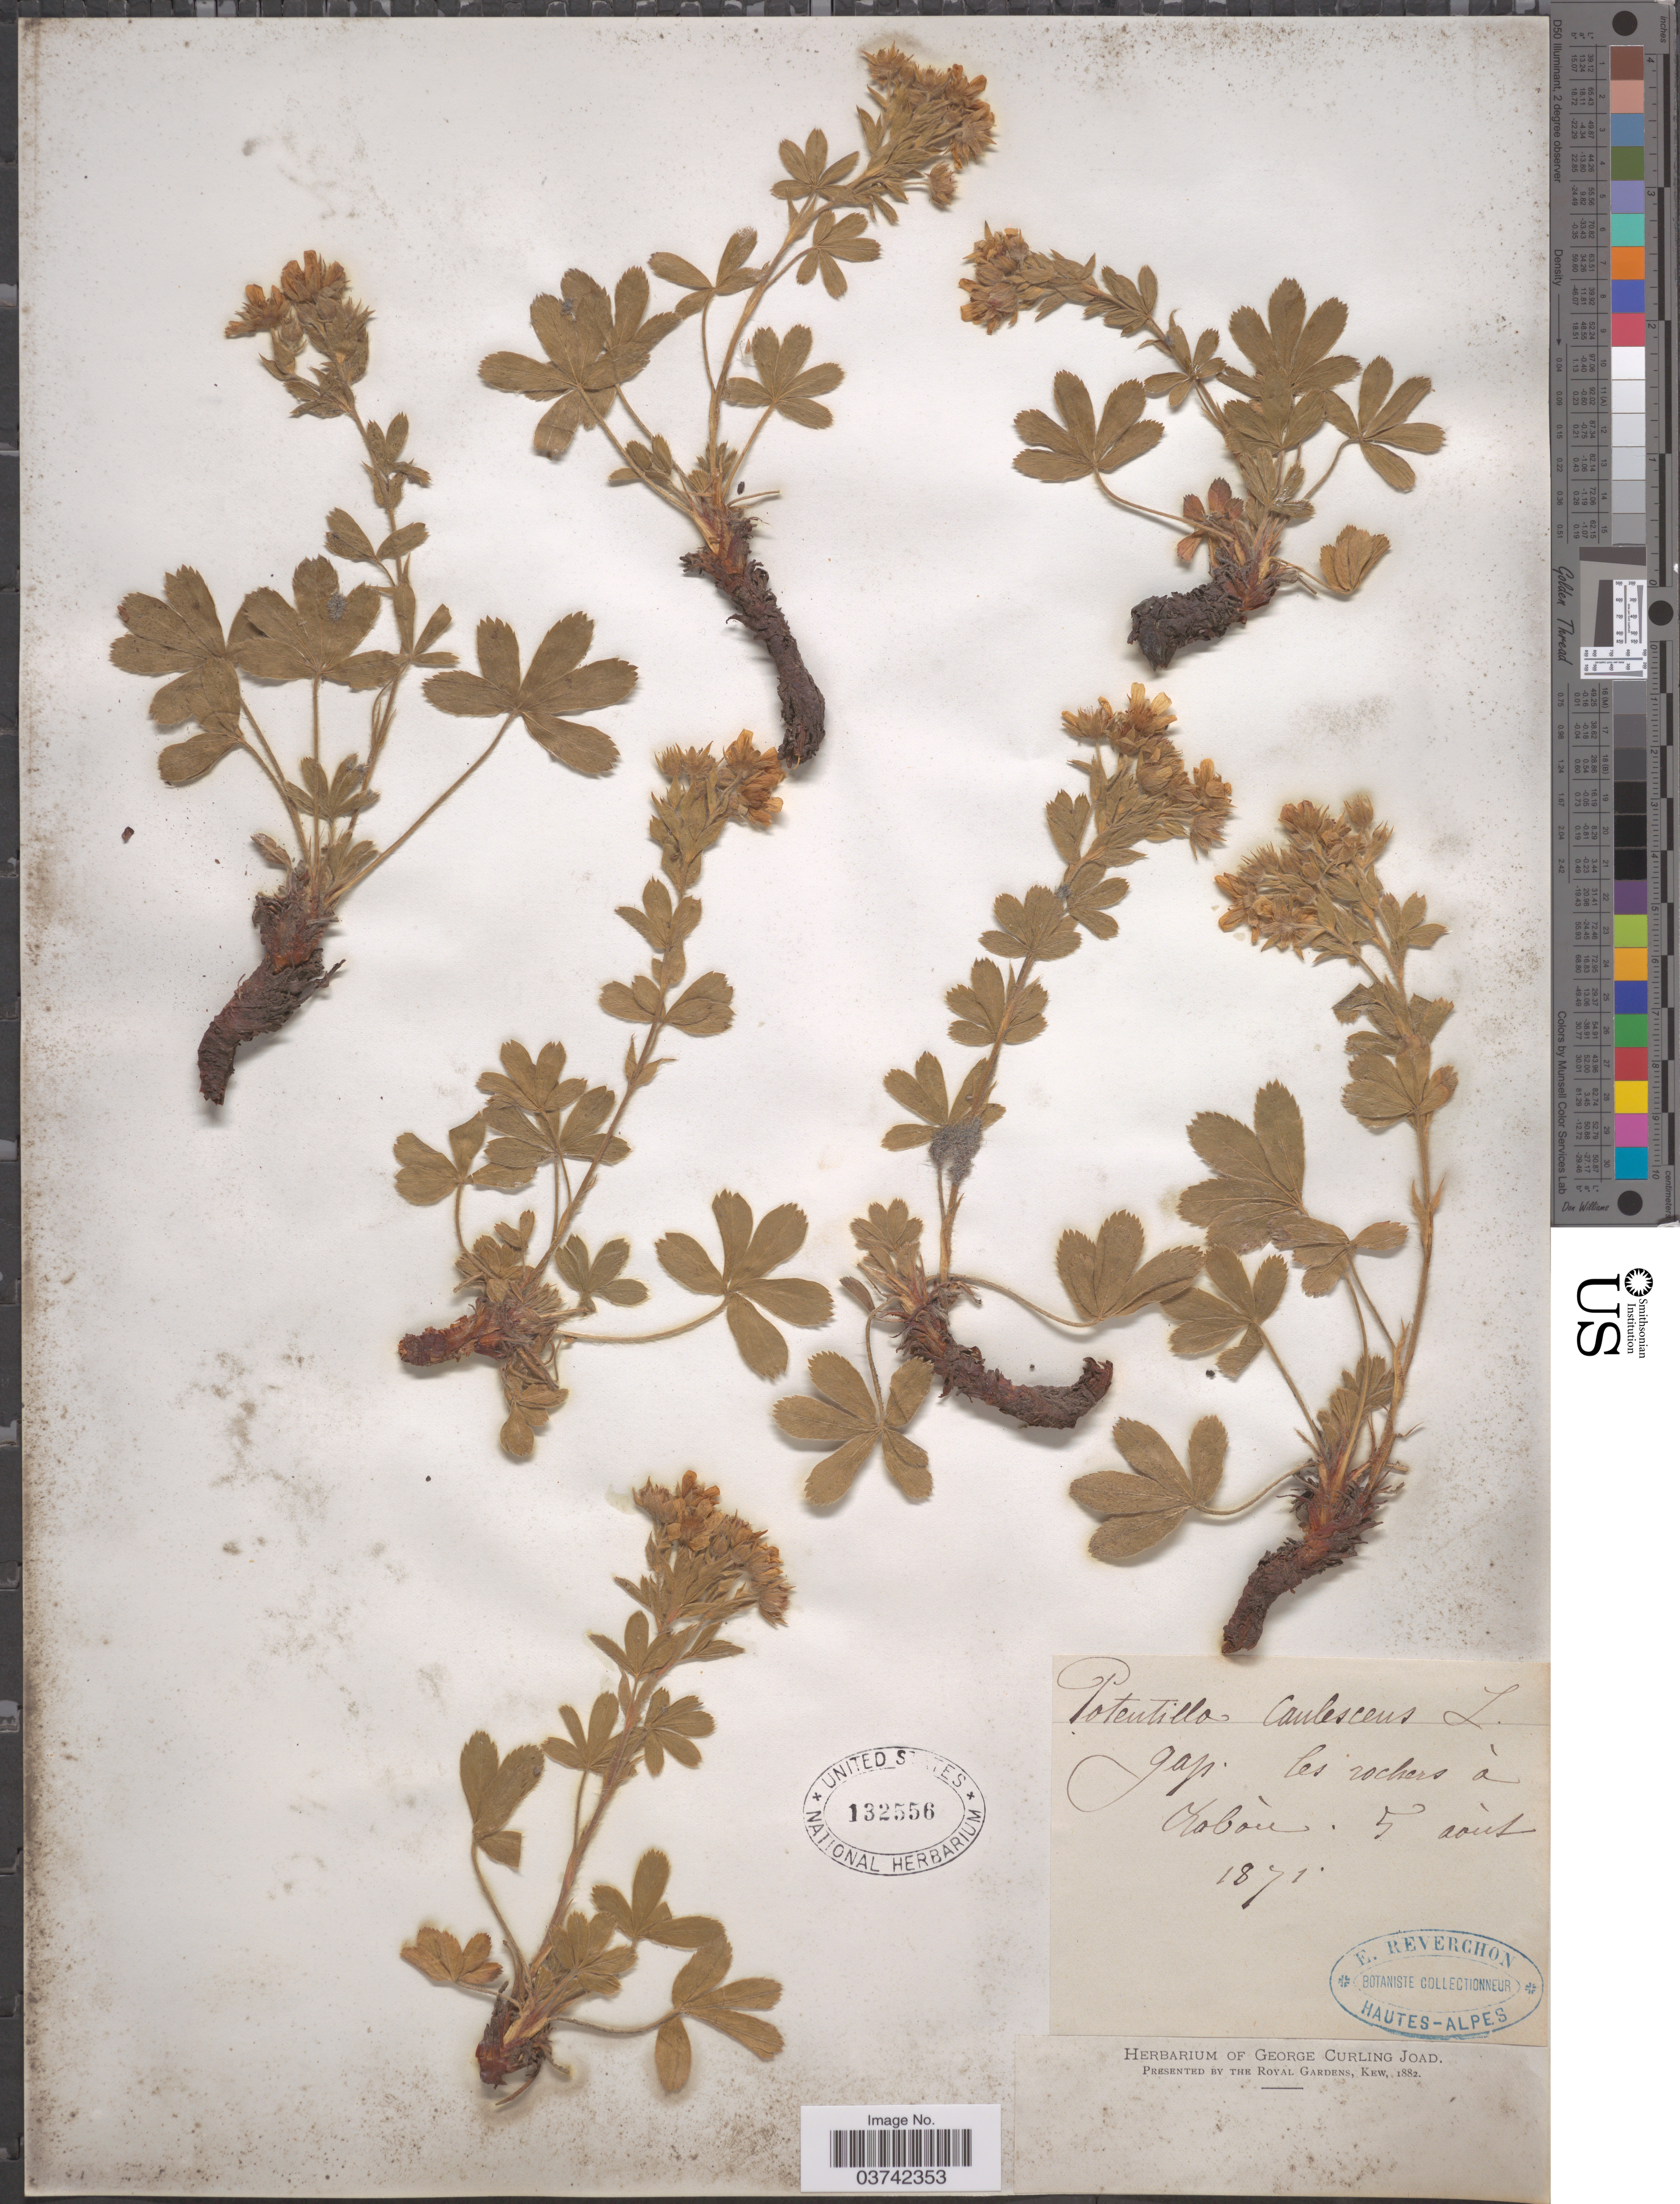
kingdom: Plantae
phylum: Tracheophyta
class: Magnoliopsida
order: Rosales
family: Rosaceae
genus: Potentilla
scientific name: Potentilla caulescens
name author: L.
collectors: E. Reverchon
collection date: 1871-08-05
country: France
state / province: Provence-Alpes-Côte d'Azur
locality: Gap, les rochers à Rabou [Gap, the rocks at Rabou]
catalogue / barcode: US 132556